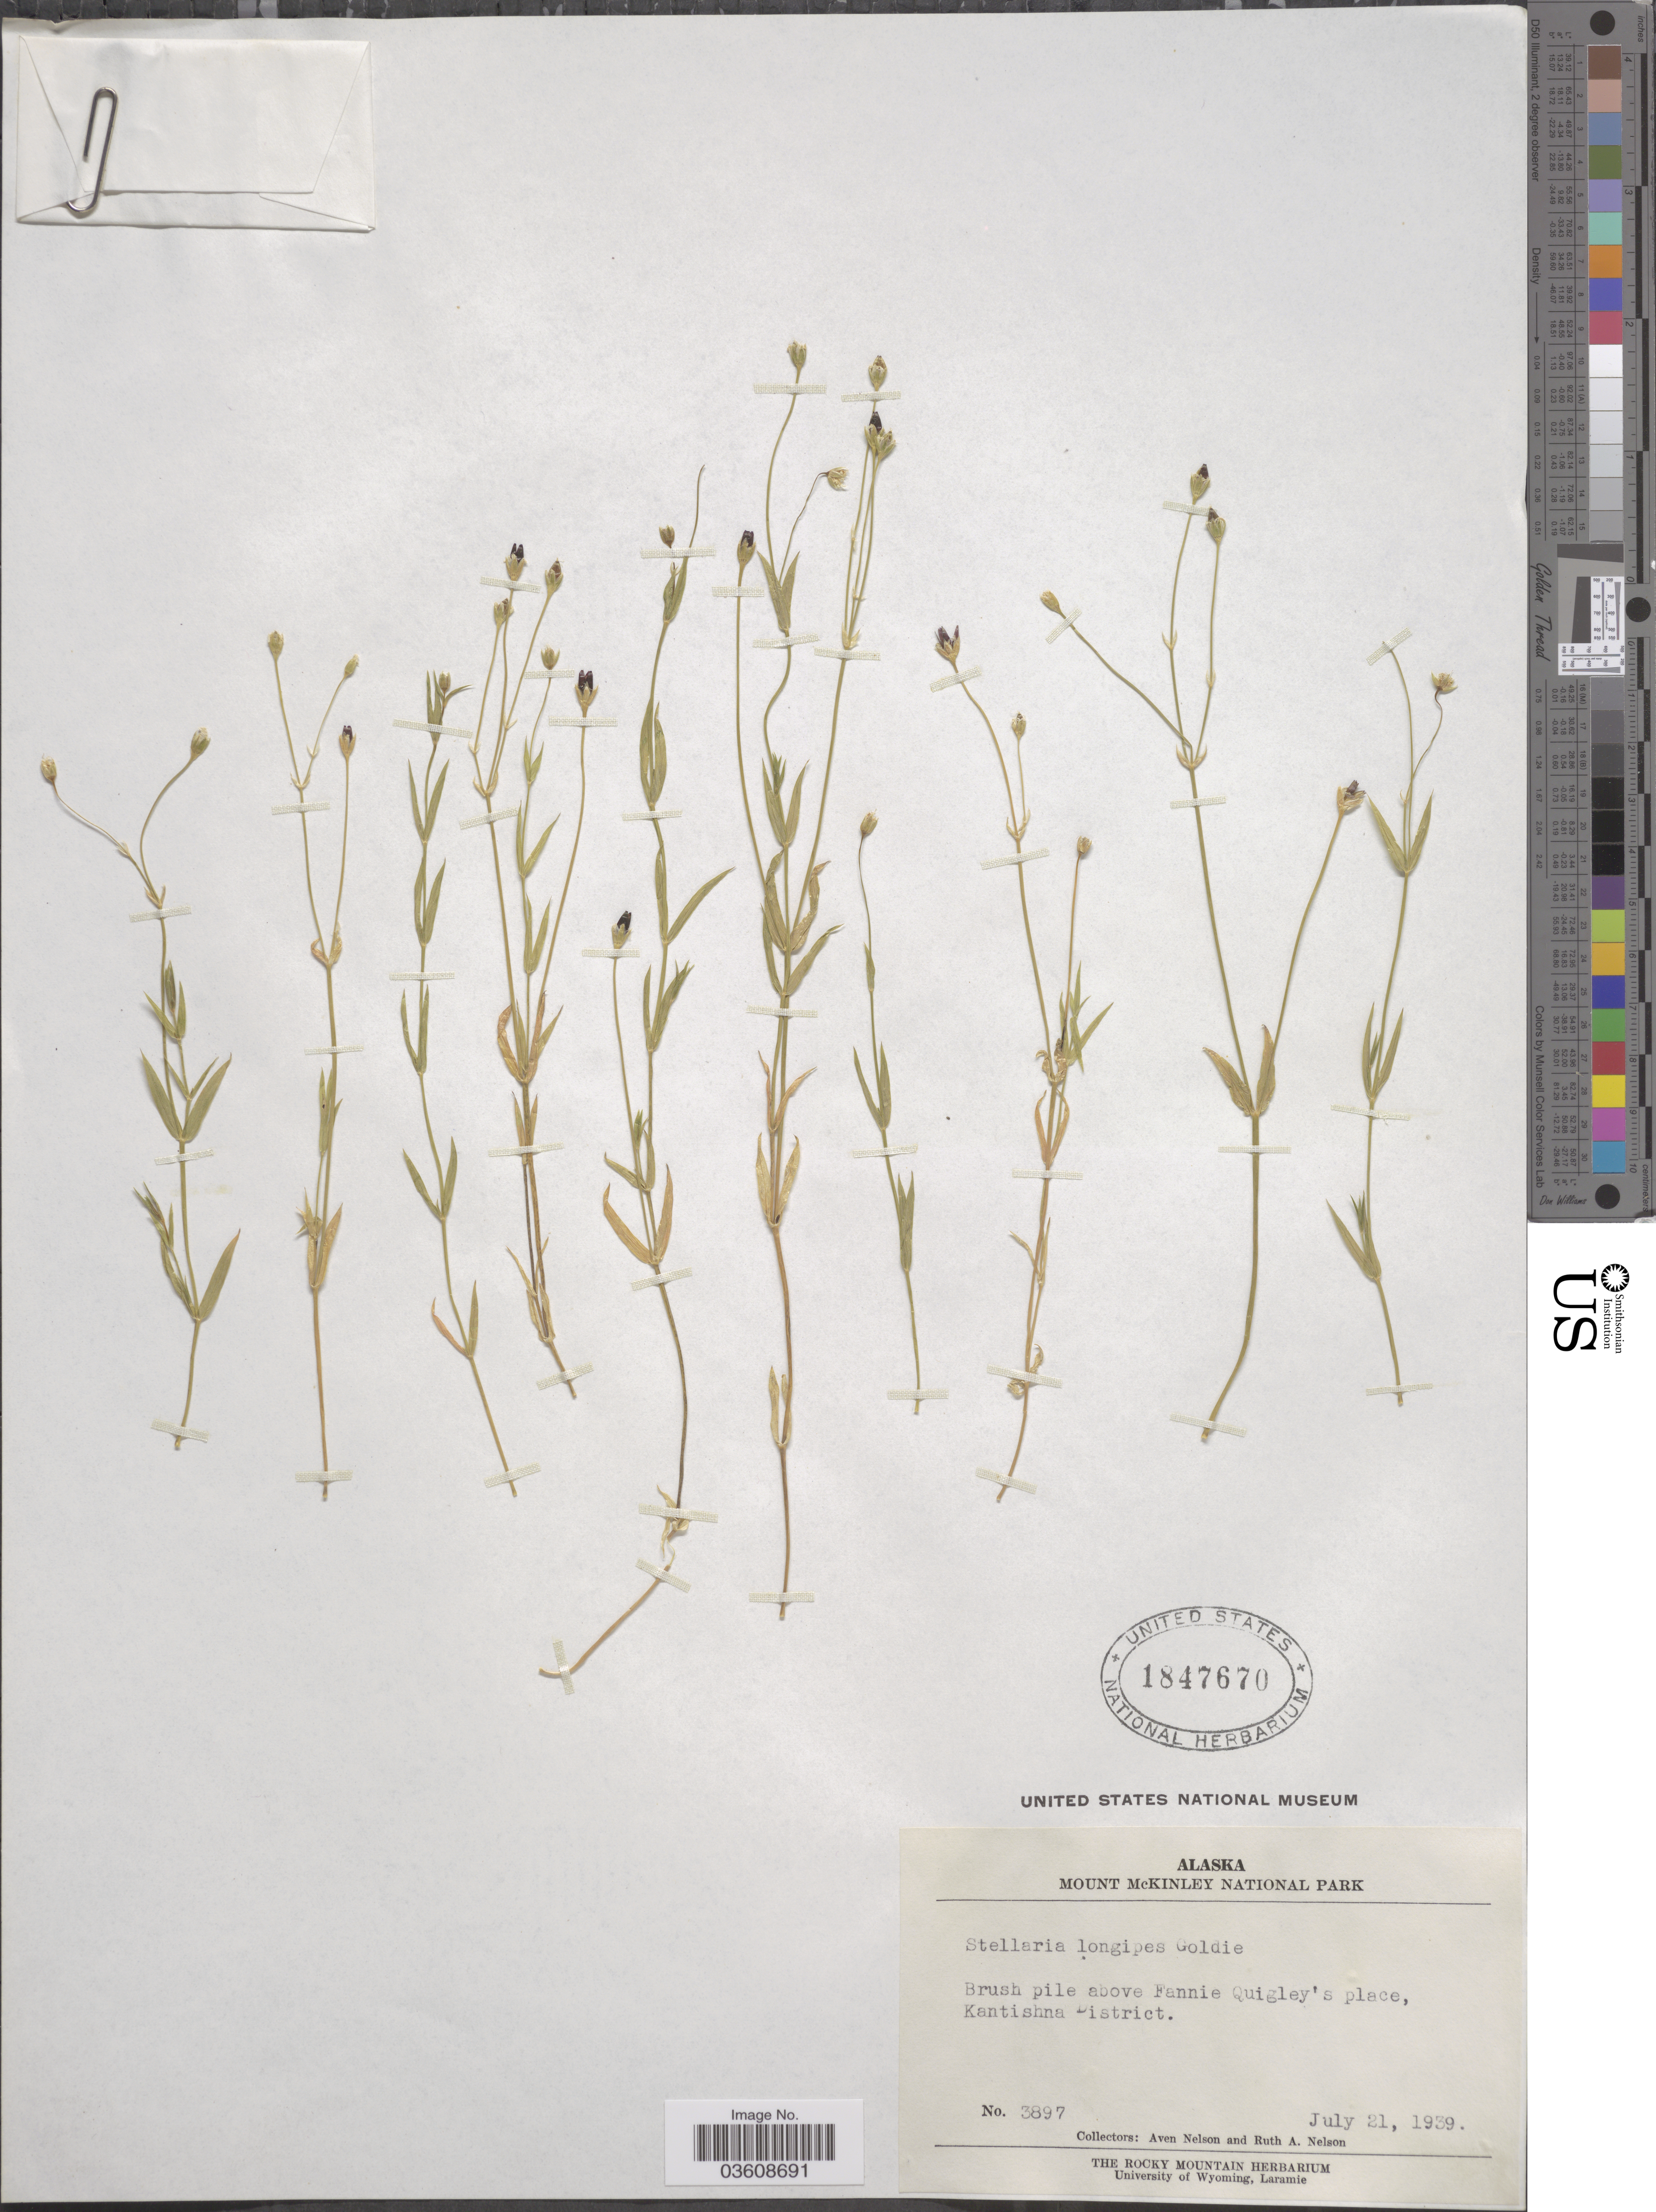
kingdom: Plantae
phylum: Tracheophyta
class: Magnoliopsida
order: Caryophyllales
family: Caryophyllaceae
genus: Stellaria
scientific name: Stellaria longipes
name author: Goldie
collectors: A. Nelson & R. A. Nelson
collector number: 3897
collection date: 1939-07-21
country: United States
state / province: Alaska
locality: Mount McKinley National Park. Brush pile above Fannie Quigley's place, Kantishna District.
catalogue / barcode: US 1847670